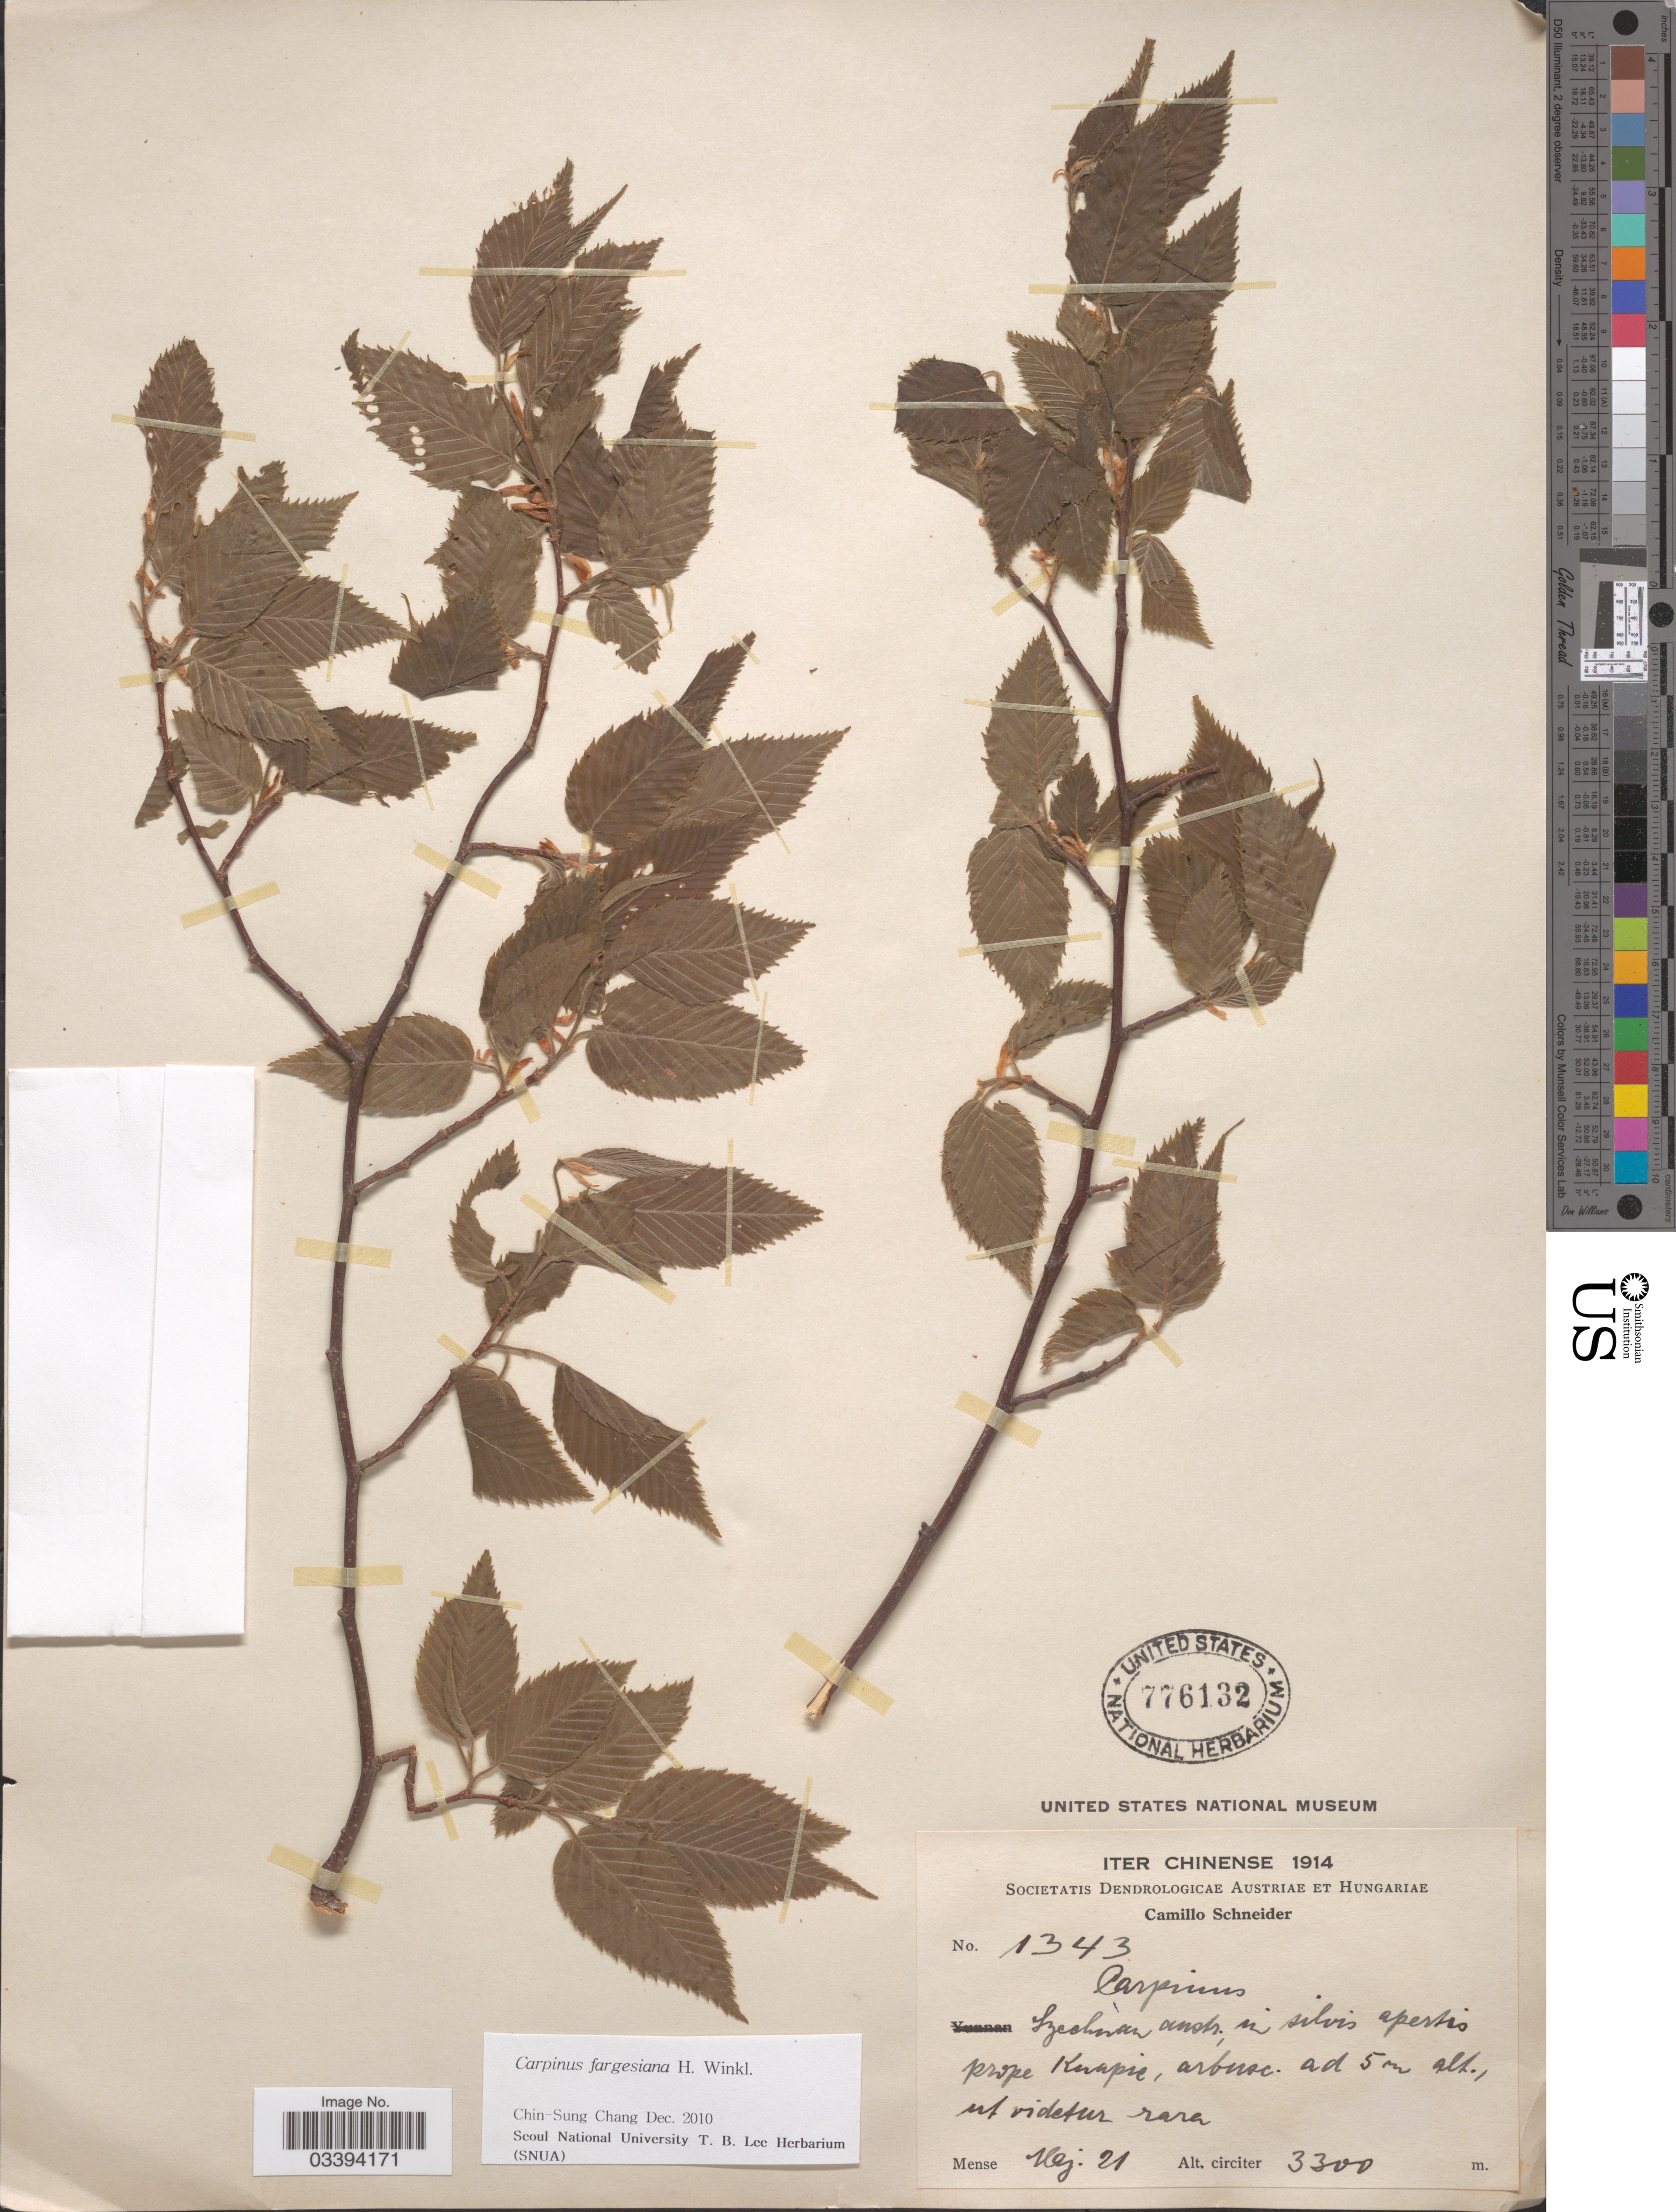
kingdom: Plantae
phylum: Tracheophyta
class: Magnoliopsida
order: Fagales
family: Betulaceae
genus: Carpinus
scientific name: Carpinus fargesiana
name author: H.J.P. Winkl.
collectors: C. K. Schneider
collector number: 1343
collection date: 1914-05-21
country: China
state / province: Sichuan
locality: Sy [illegible text] austr., in silvis apertis prope Kwapie [interpreted], arbusc.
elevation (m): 3300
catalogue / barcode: US 776132